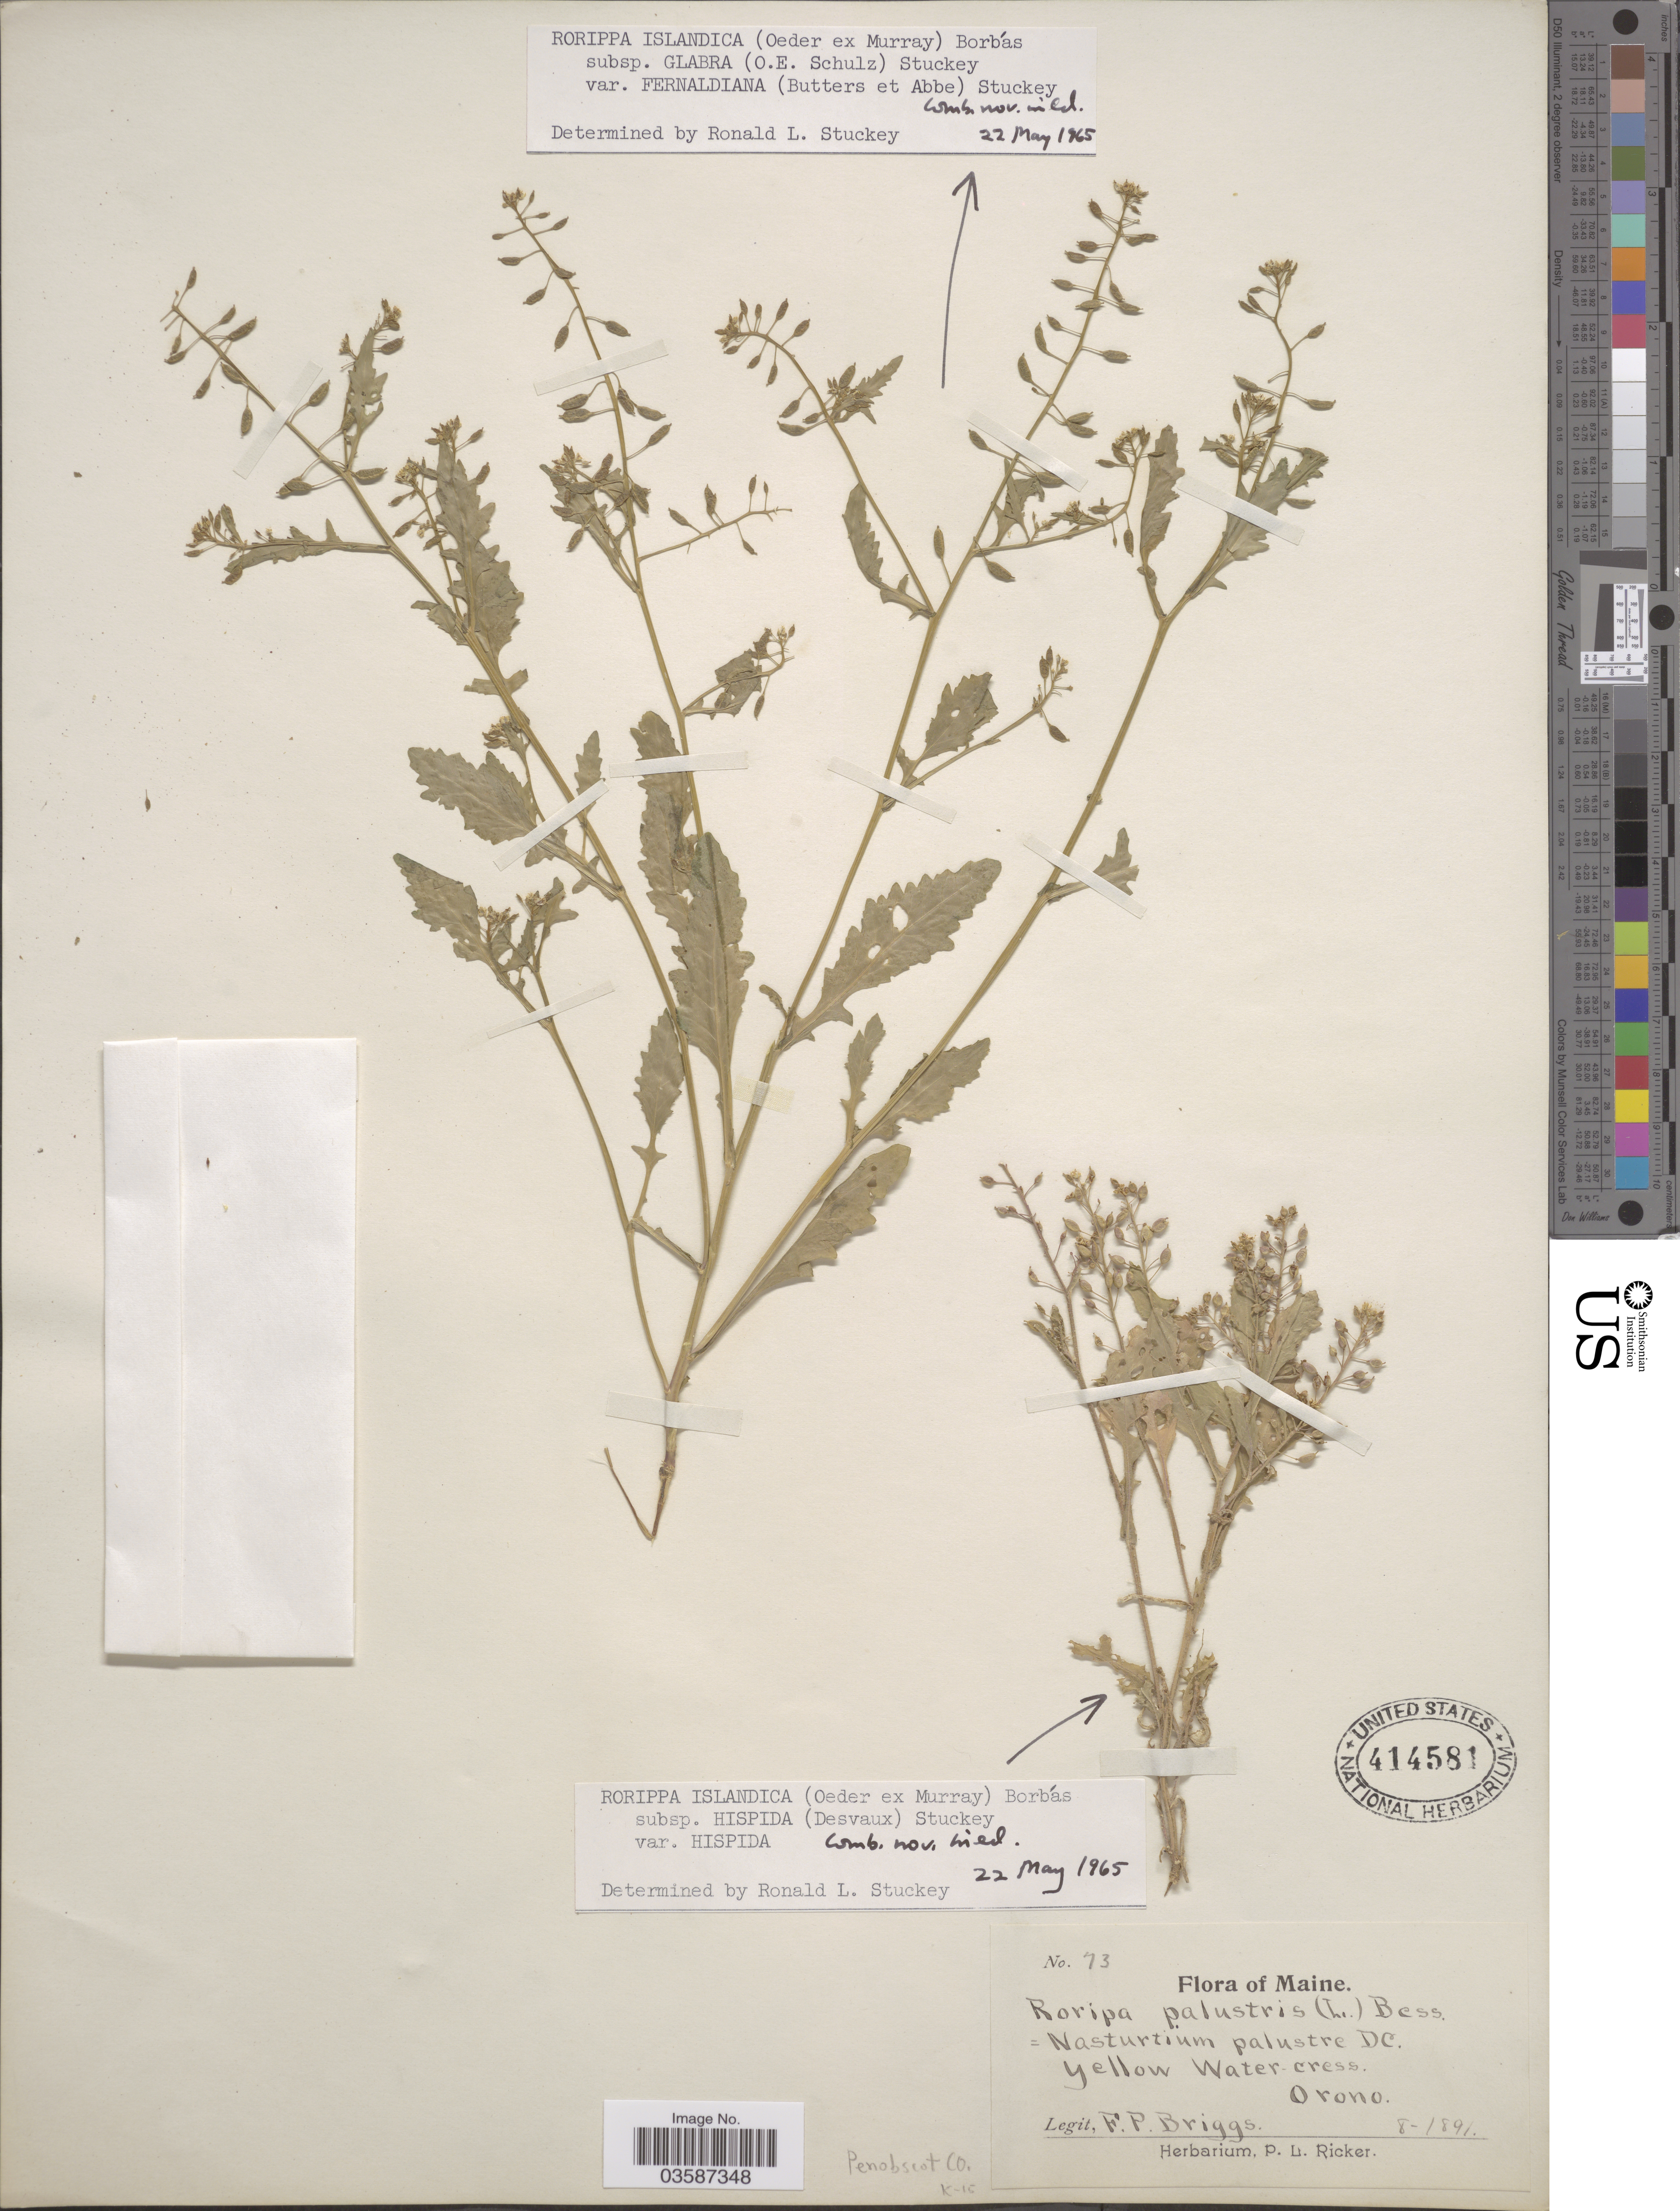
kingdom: Plantae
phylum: Tracheophyta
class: Magnoliopsida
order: Brassicales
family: Brassicaceae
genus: Rorippa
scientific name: Rorippa islandica var. hispida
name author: (Desv.) Butters & Abbe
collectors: F. Briggs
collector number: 73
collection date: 1891-08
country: United States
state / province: Maine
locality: Orono. Penobscot Co.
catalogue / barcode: US 414581